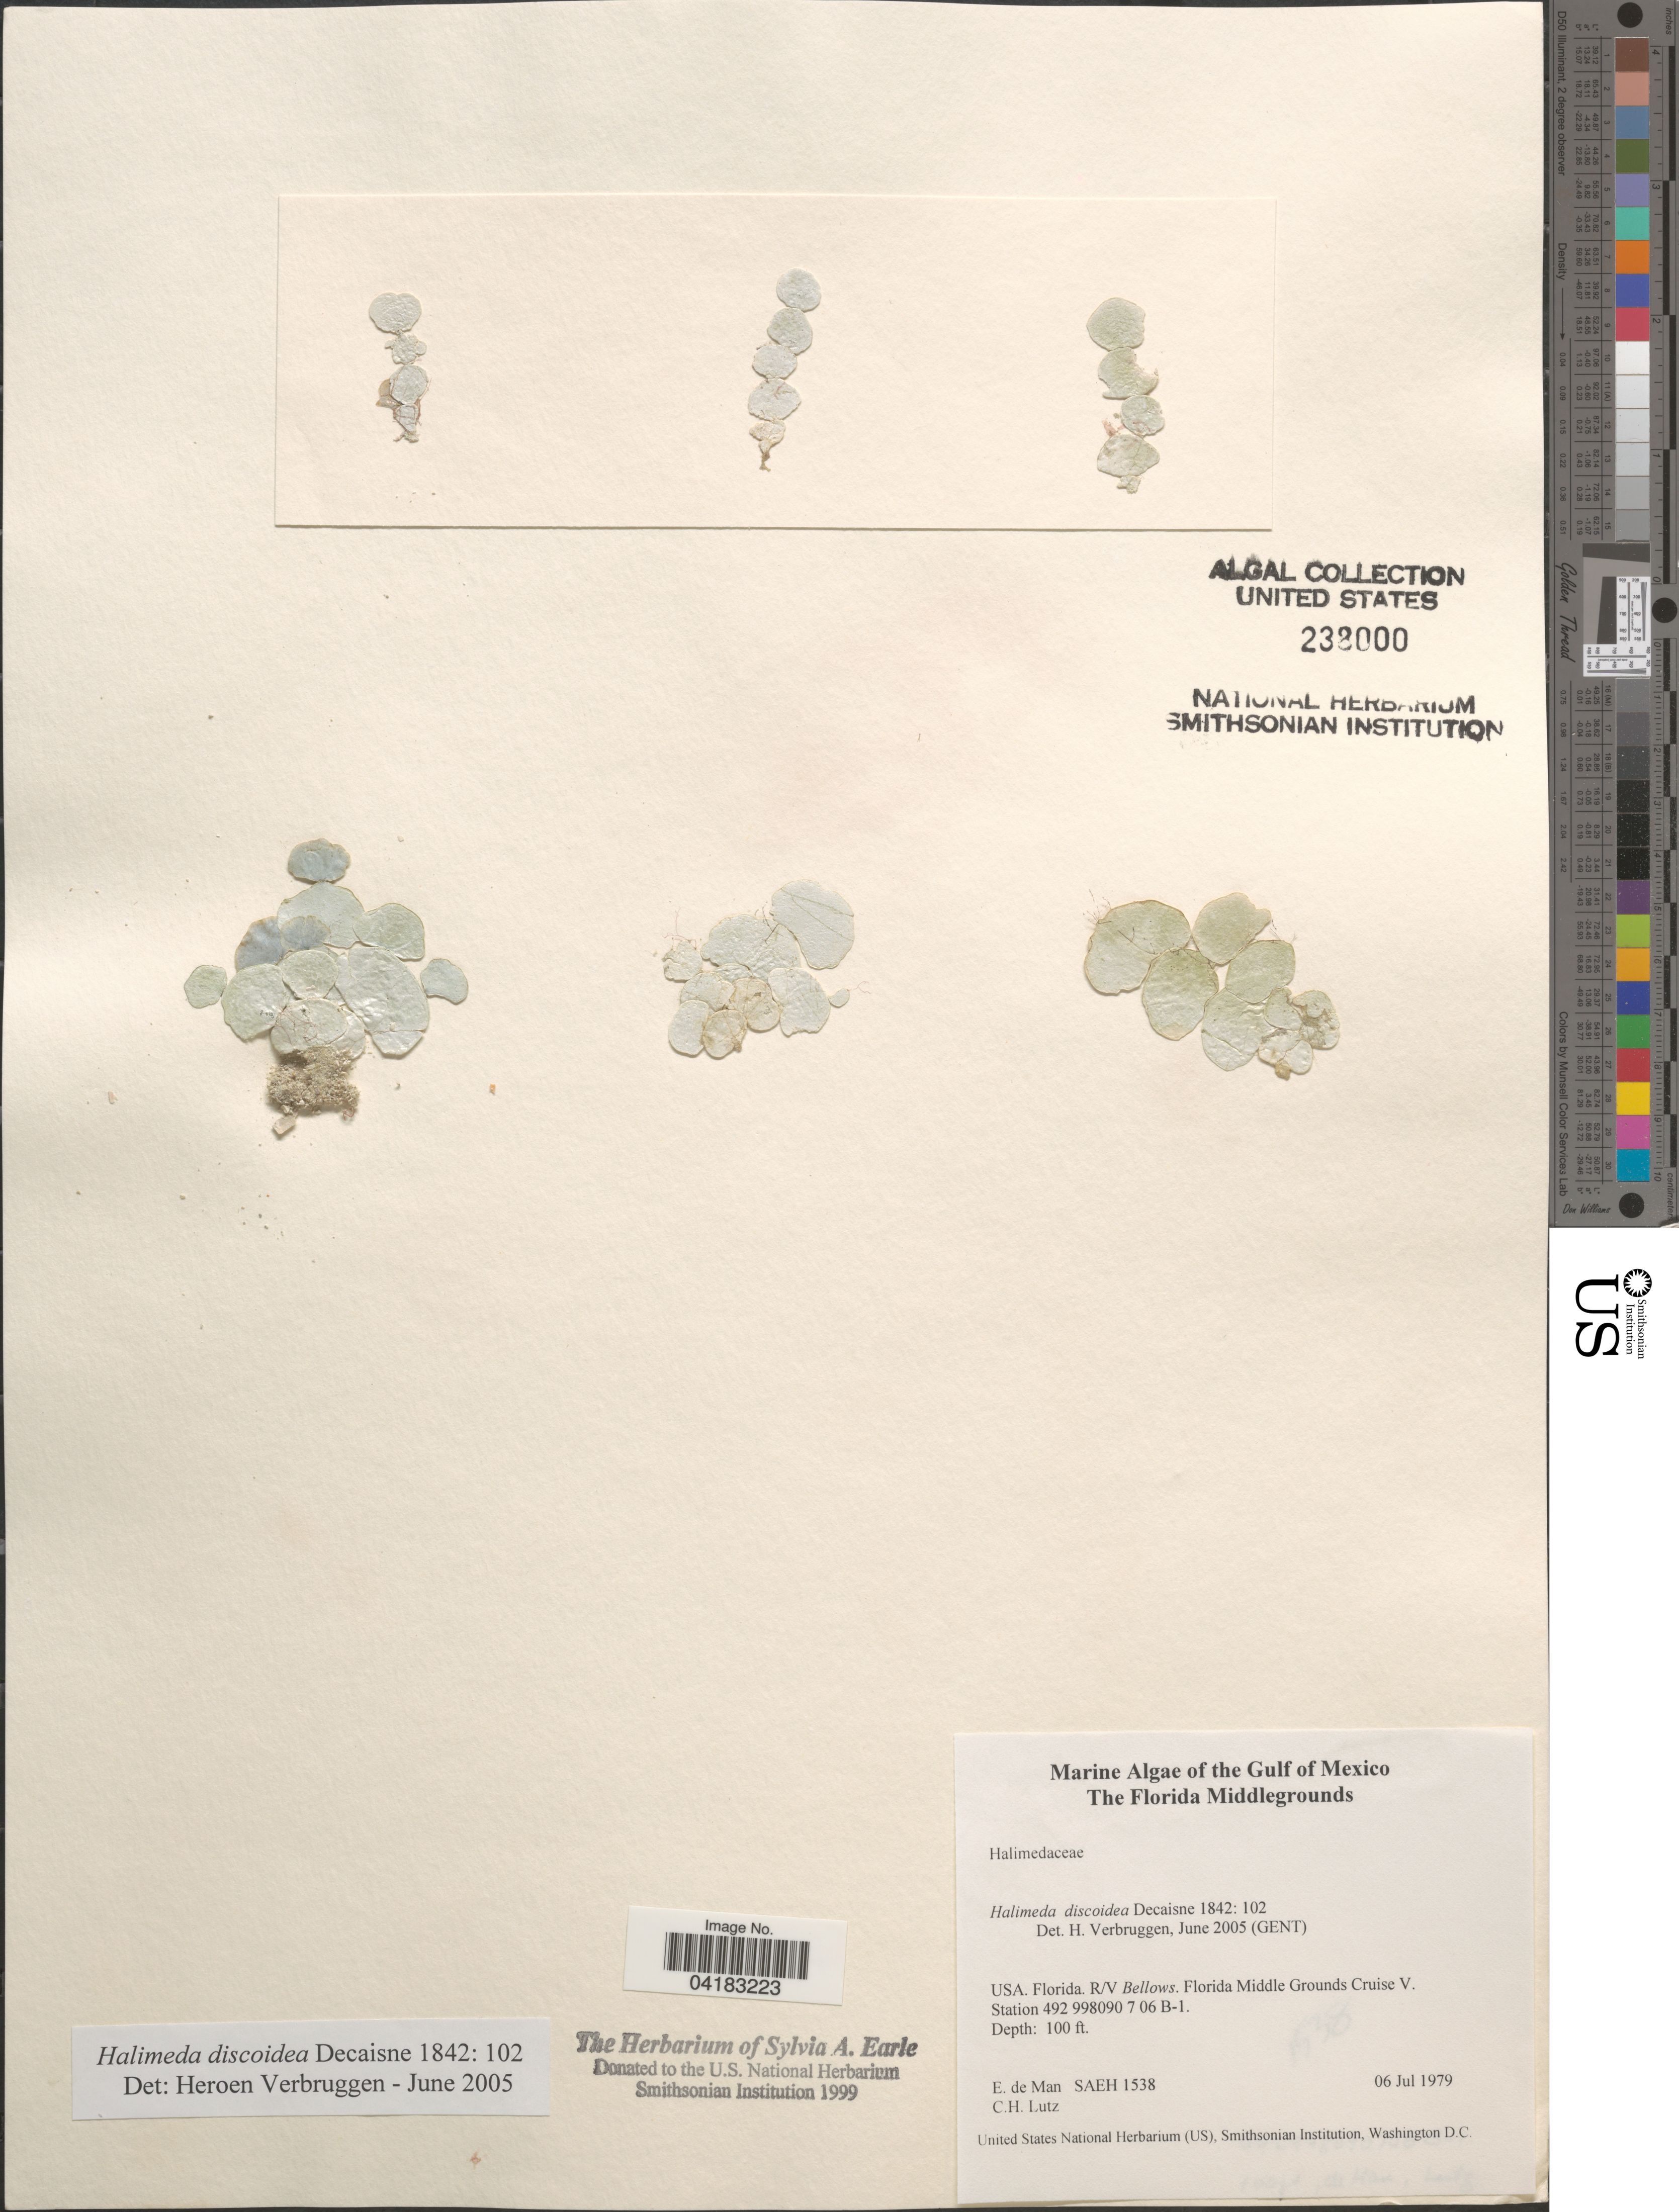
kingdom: Plantae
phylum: Chlorophyta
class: Ulvophyceae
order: Bryopsidales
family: Halimedaceae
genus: Halimeda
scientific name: Halimeda discoidea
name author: Decne.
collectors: E. de Man & C. Lutz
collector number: SAEH1538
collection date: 1979-07-06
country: United States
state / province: Florida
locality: Gulf of Mexico. R/V Bellows. Florida Middle Grounds Cruise V. Station 492 998090 7 06 B-1.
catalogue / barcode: US 238000